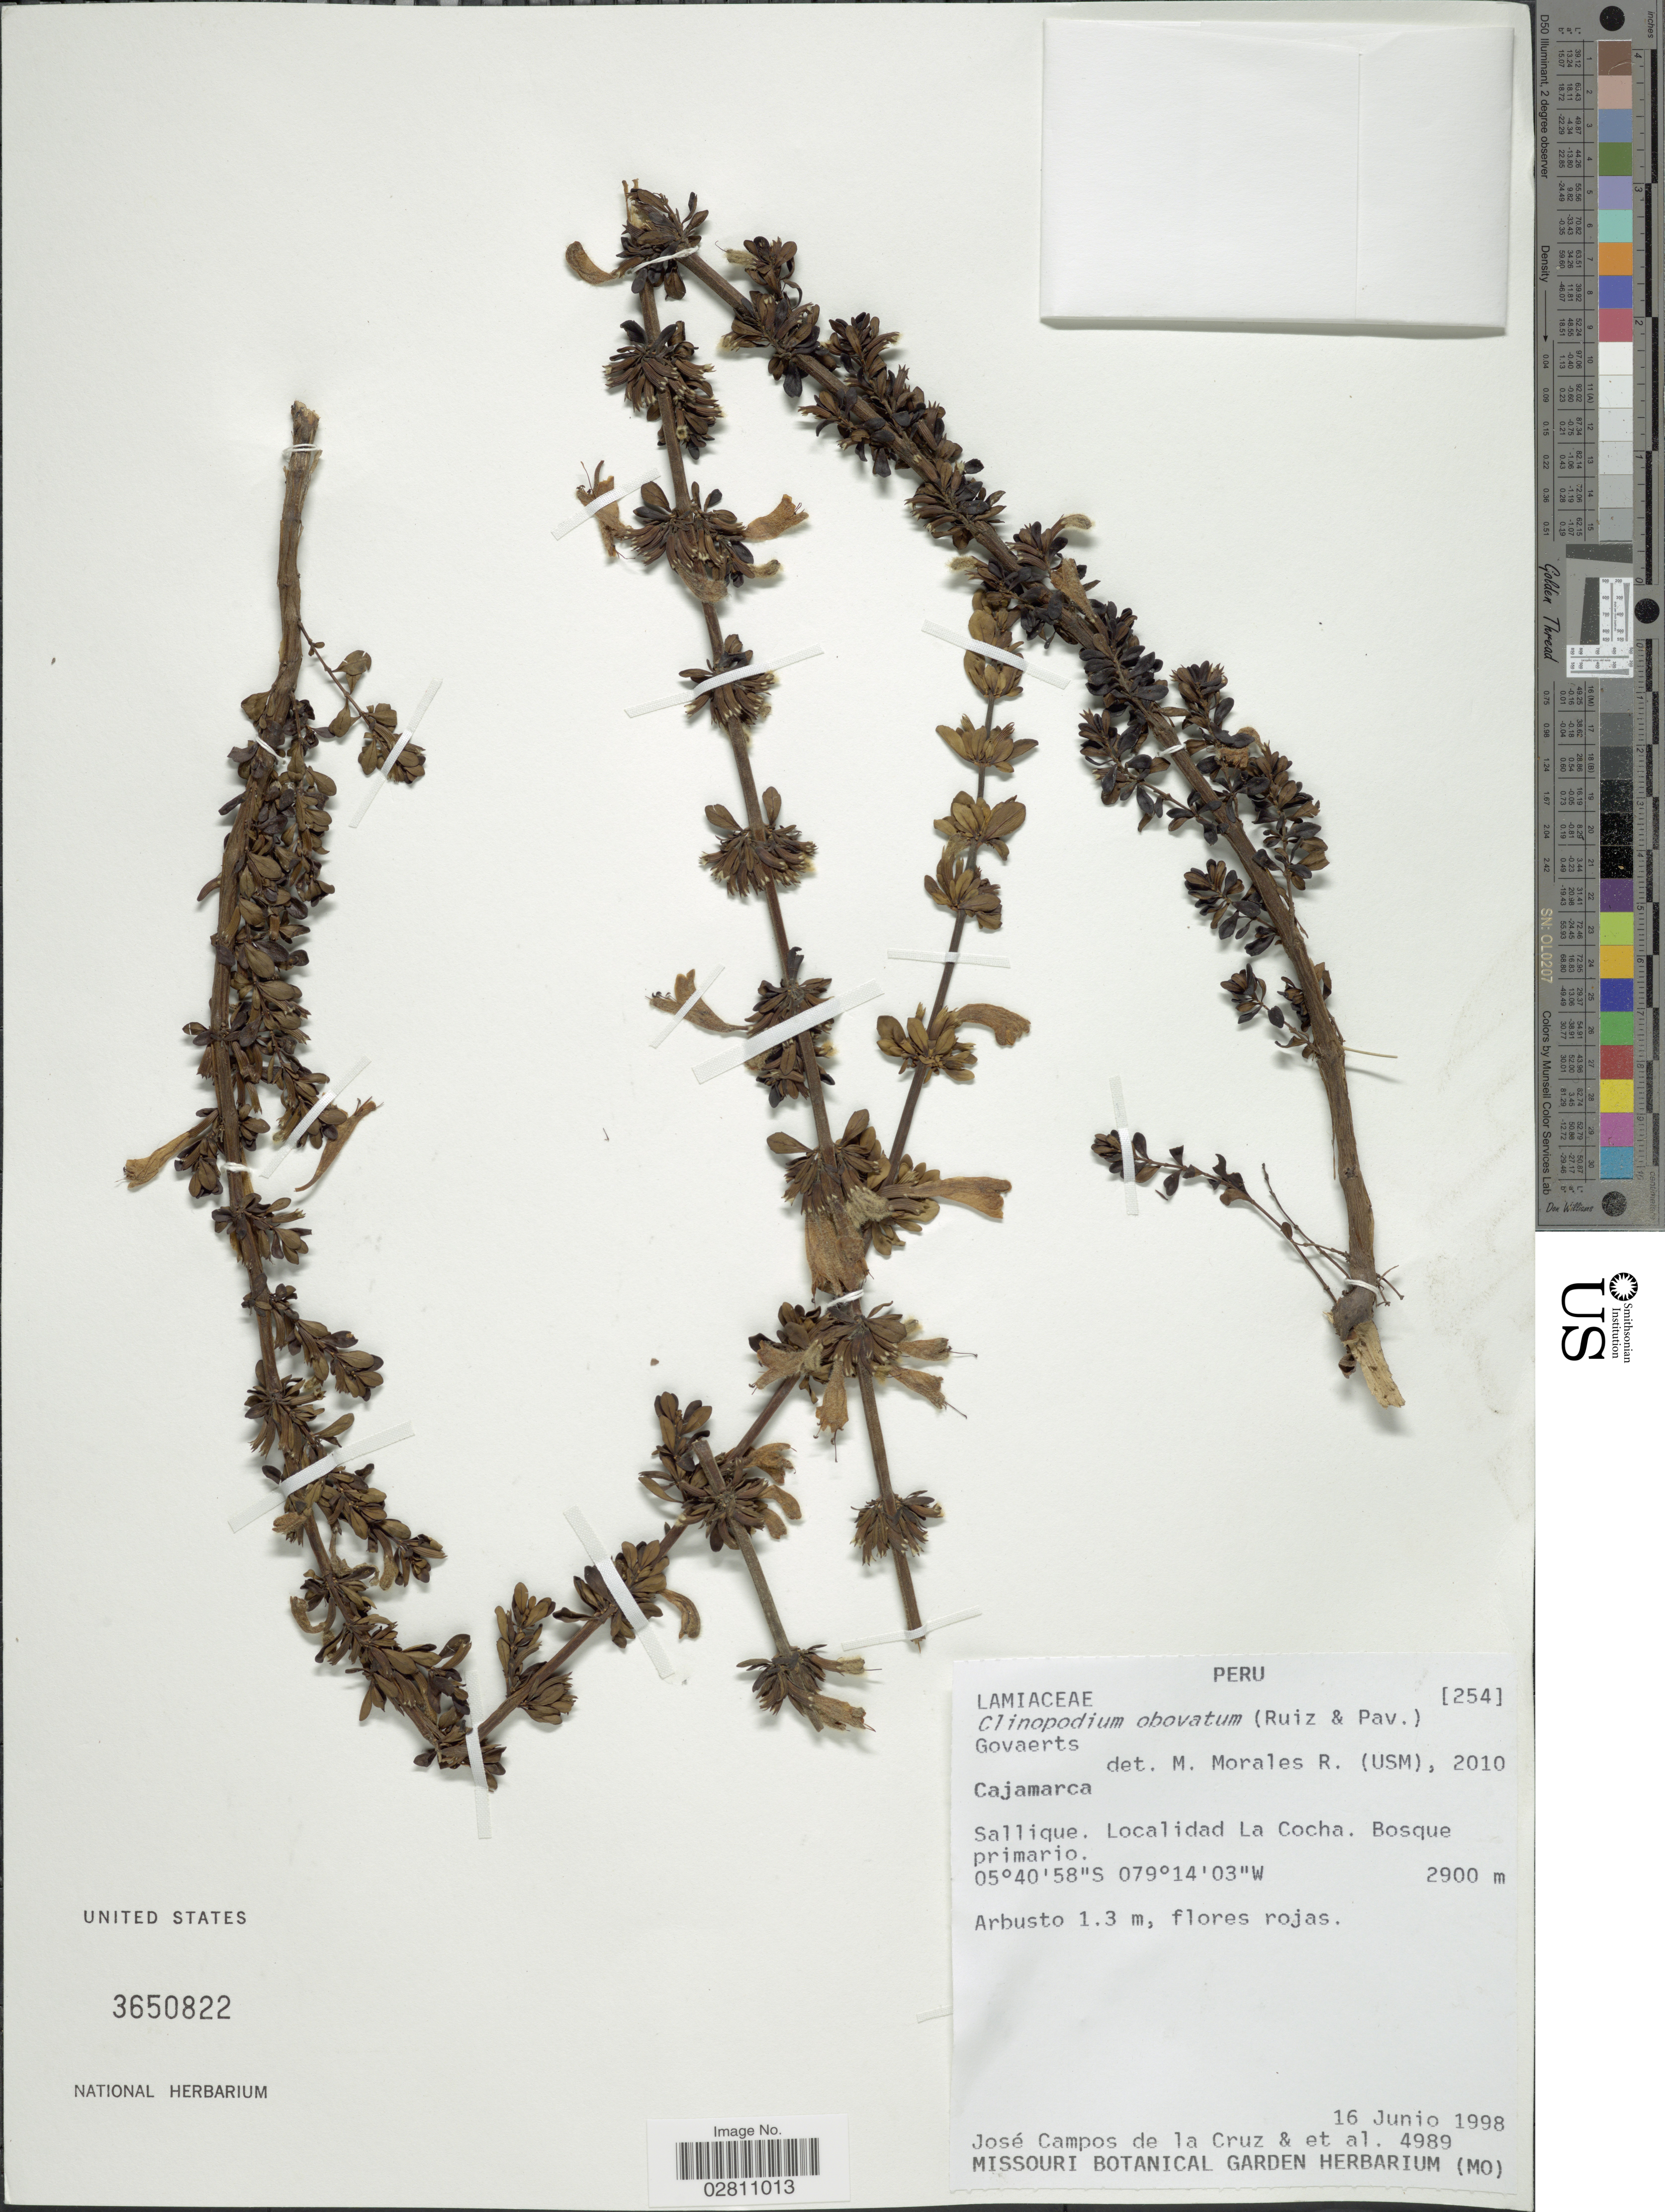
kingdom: Plantae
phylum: Tracheophyta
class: Magnoliopsida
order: Lamiales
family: Lamiaceae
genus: Clinopodium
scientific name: Clinopodium obovatum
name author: (Ruiz & Pav.) Govaerts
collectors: J. Campos de la Cruz & et al.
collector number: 4989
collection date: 1998-06-16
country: Peru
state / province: Cajamarca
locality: Cajamarca, Sallique, Localidad La Cocha.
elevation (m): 2900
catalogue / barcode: US 3650822